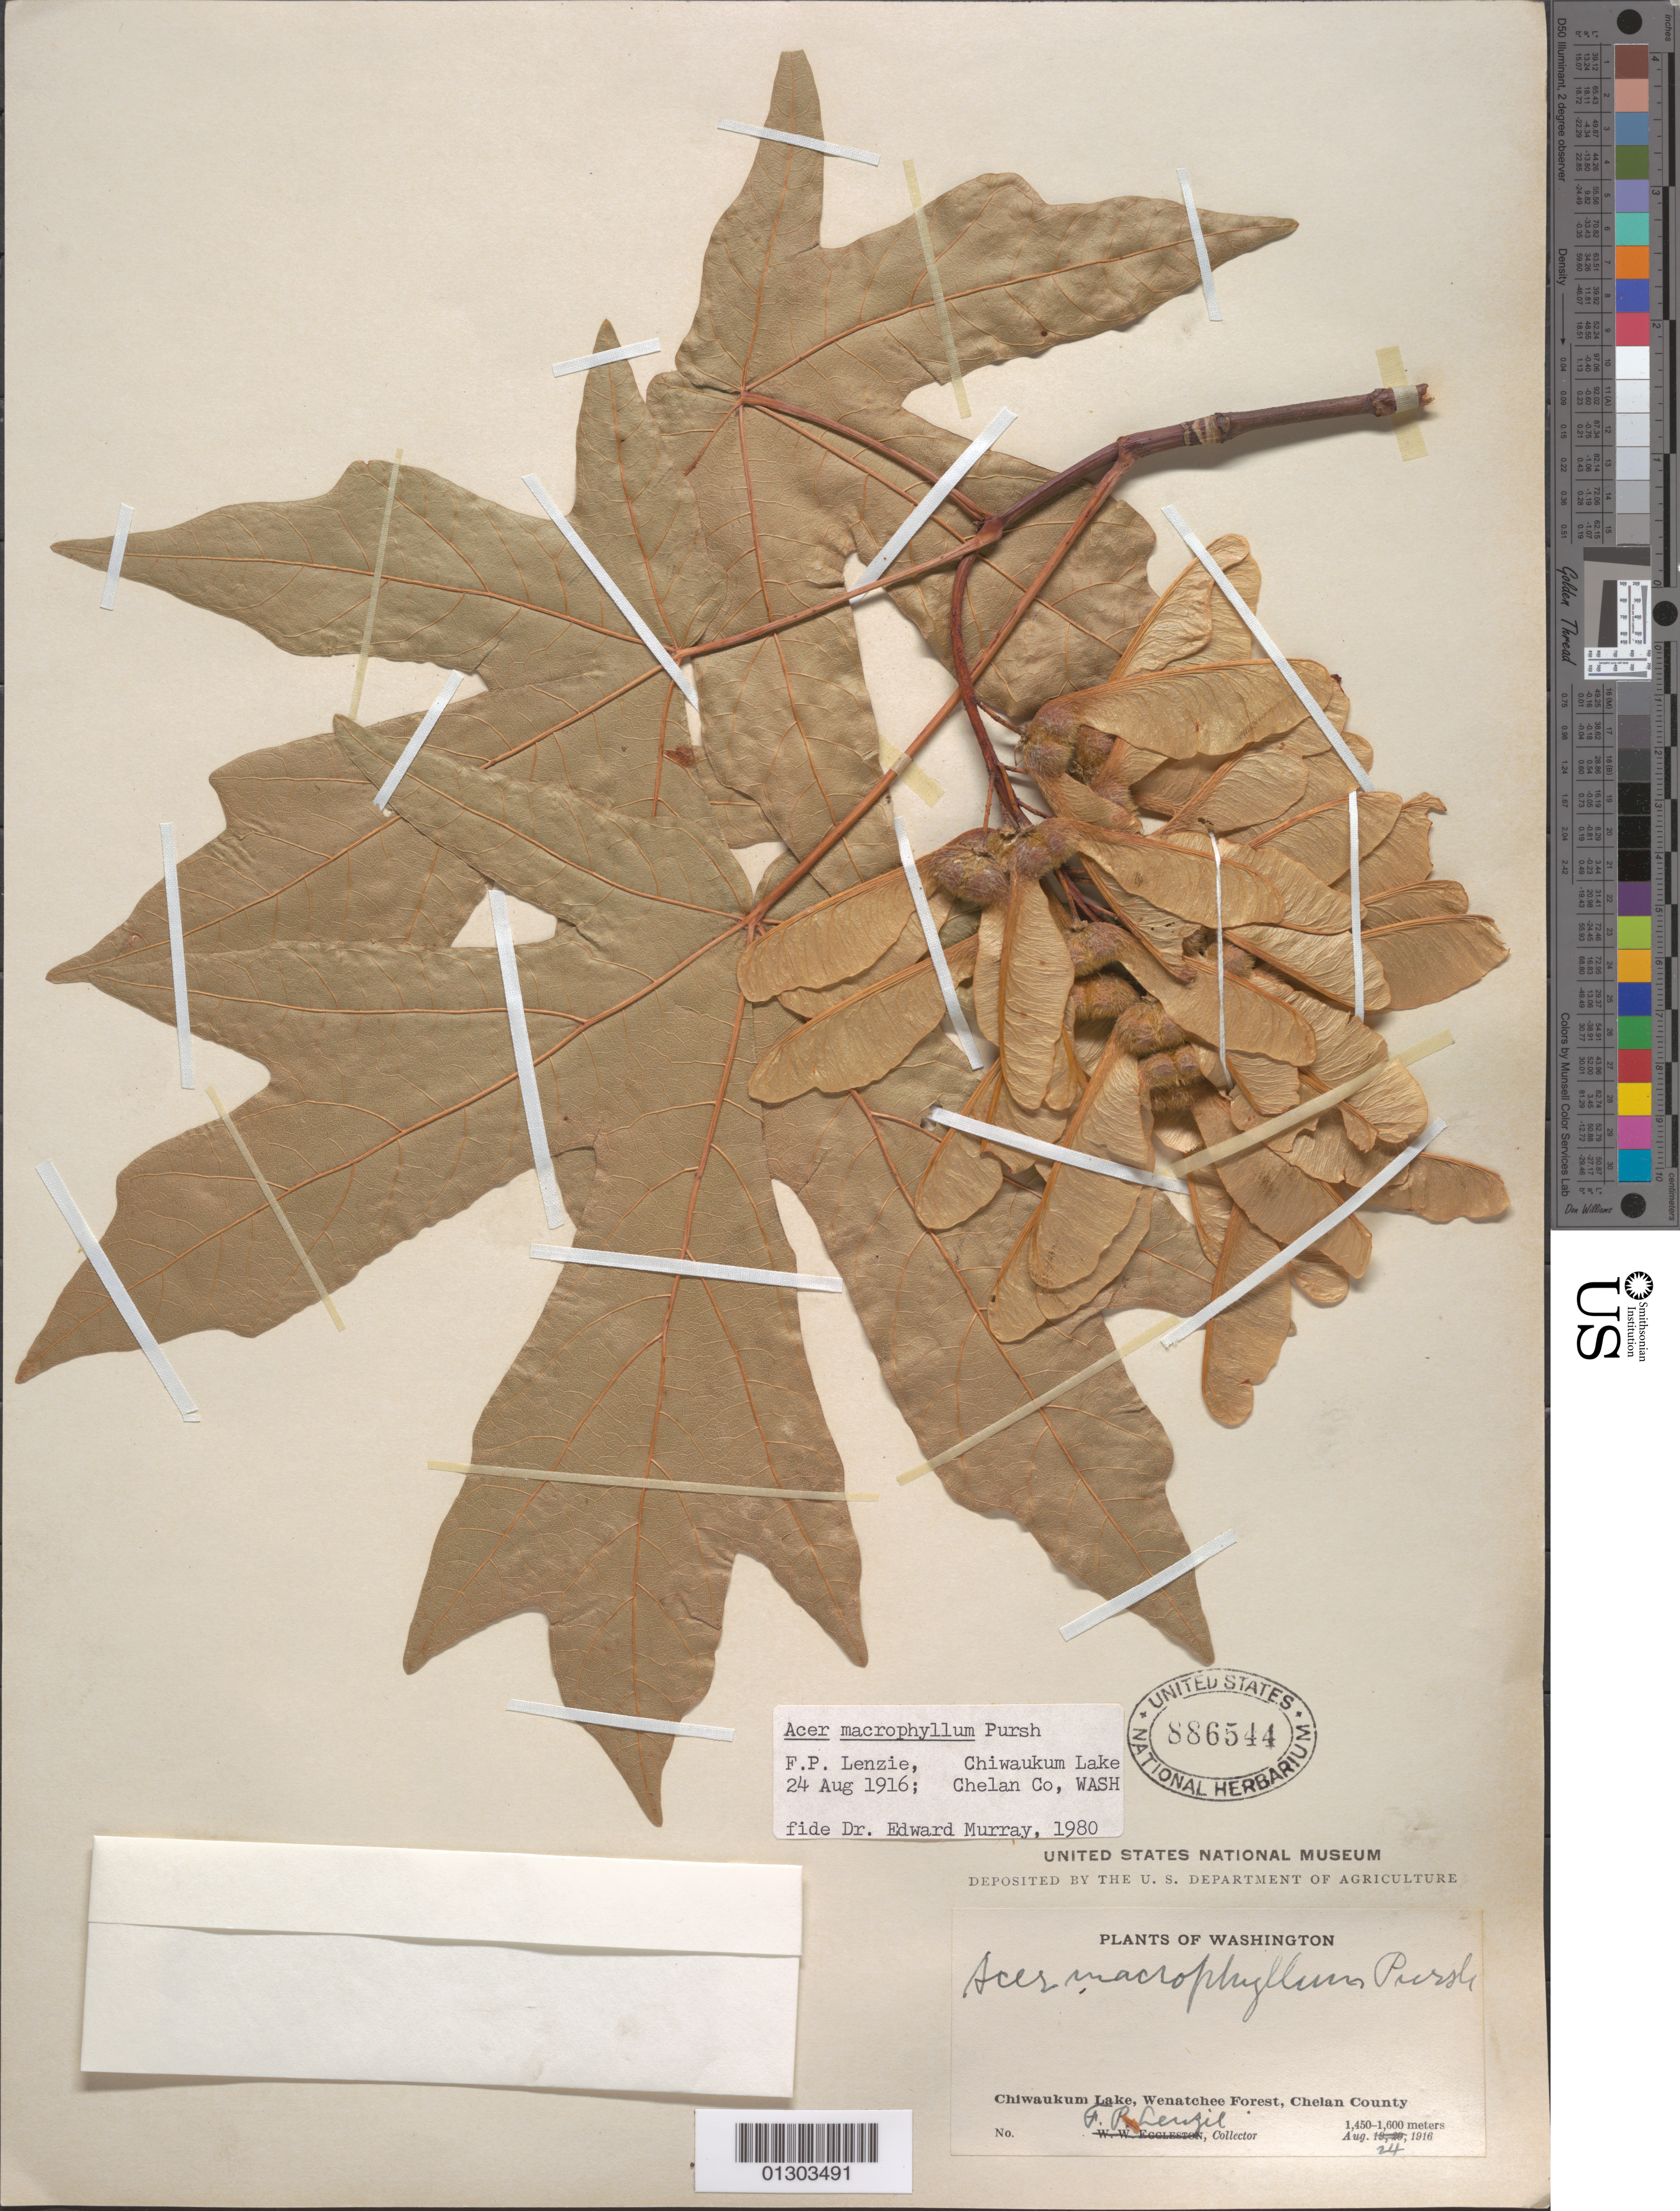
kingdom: Plantae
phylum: Tracheophyta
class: Magnoliopsida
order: Sapindales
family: Sapindaceae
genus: Acer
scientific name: Acer macrophyllum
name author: Pursh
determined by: Murray, Edward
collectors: F. B. Lenzie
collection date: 1916-08-24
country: United States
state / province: Washington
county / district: Chelan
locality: Chelan County, Chiwaukum Lake, wenatchee Forest.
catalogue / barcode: US 886544